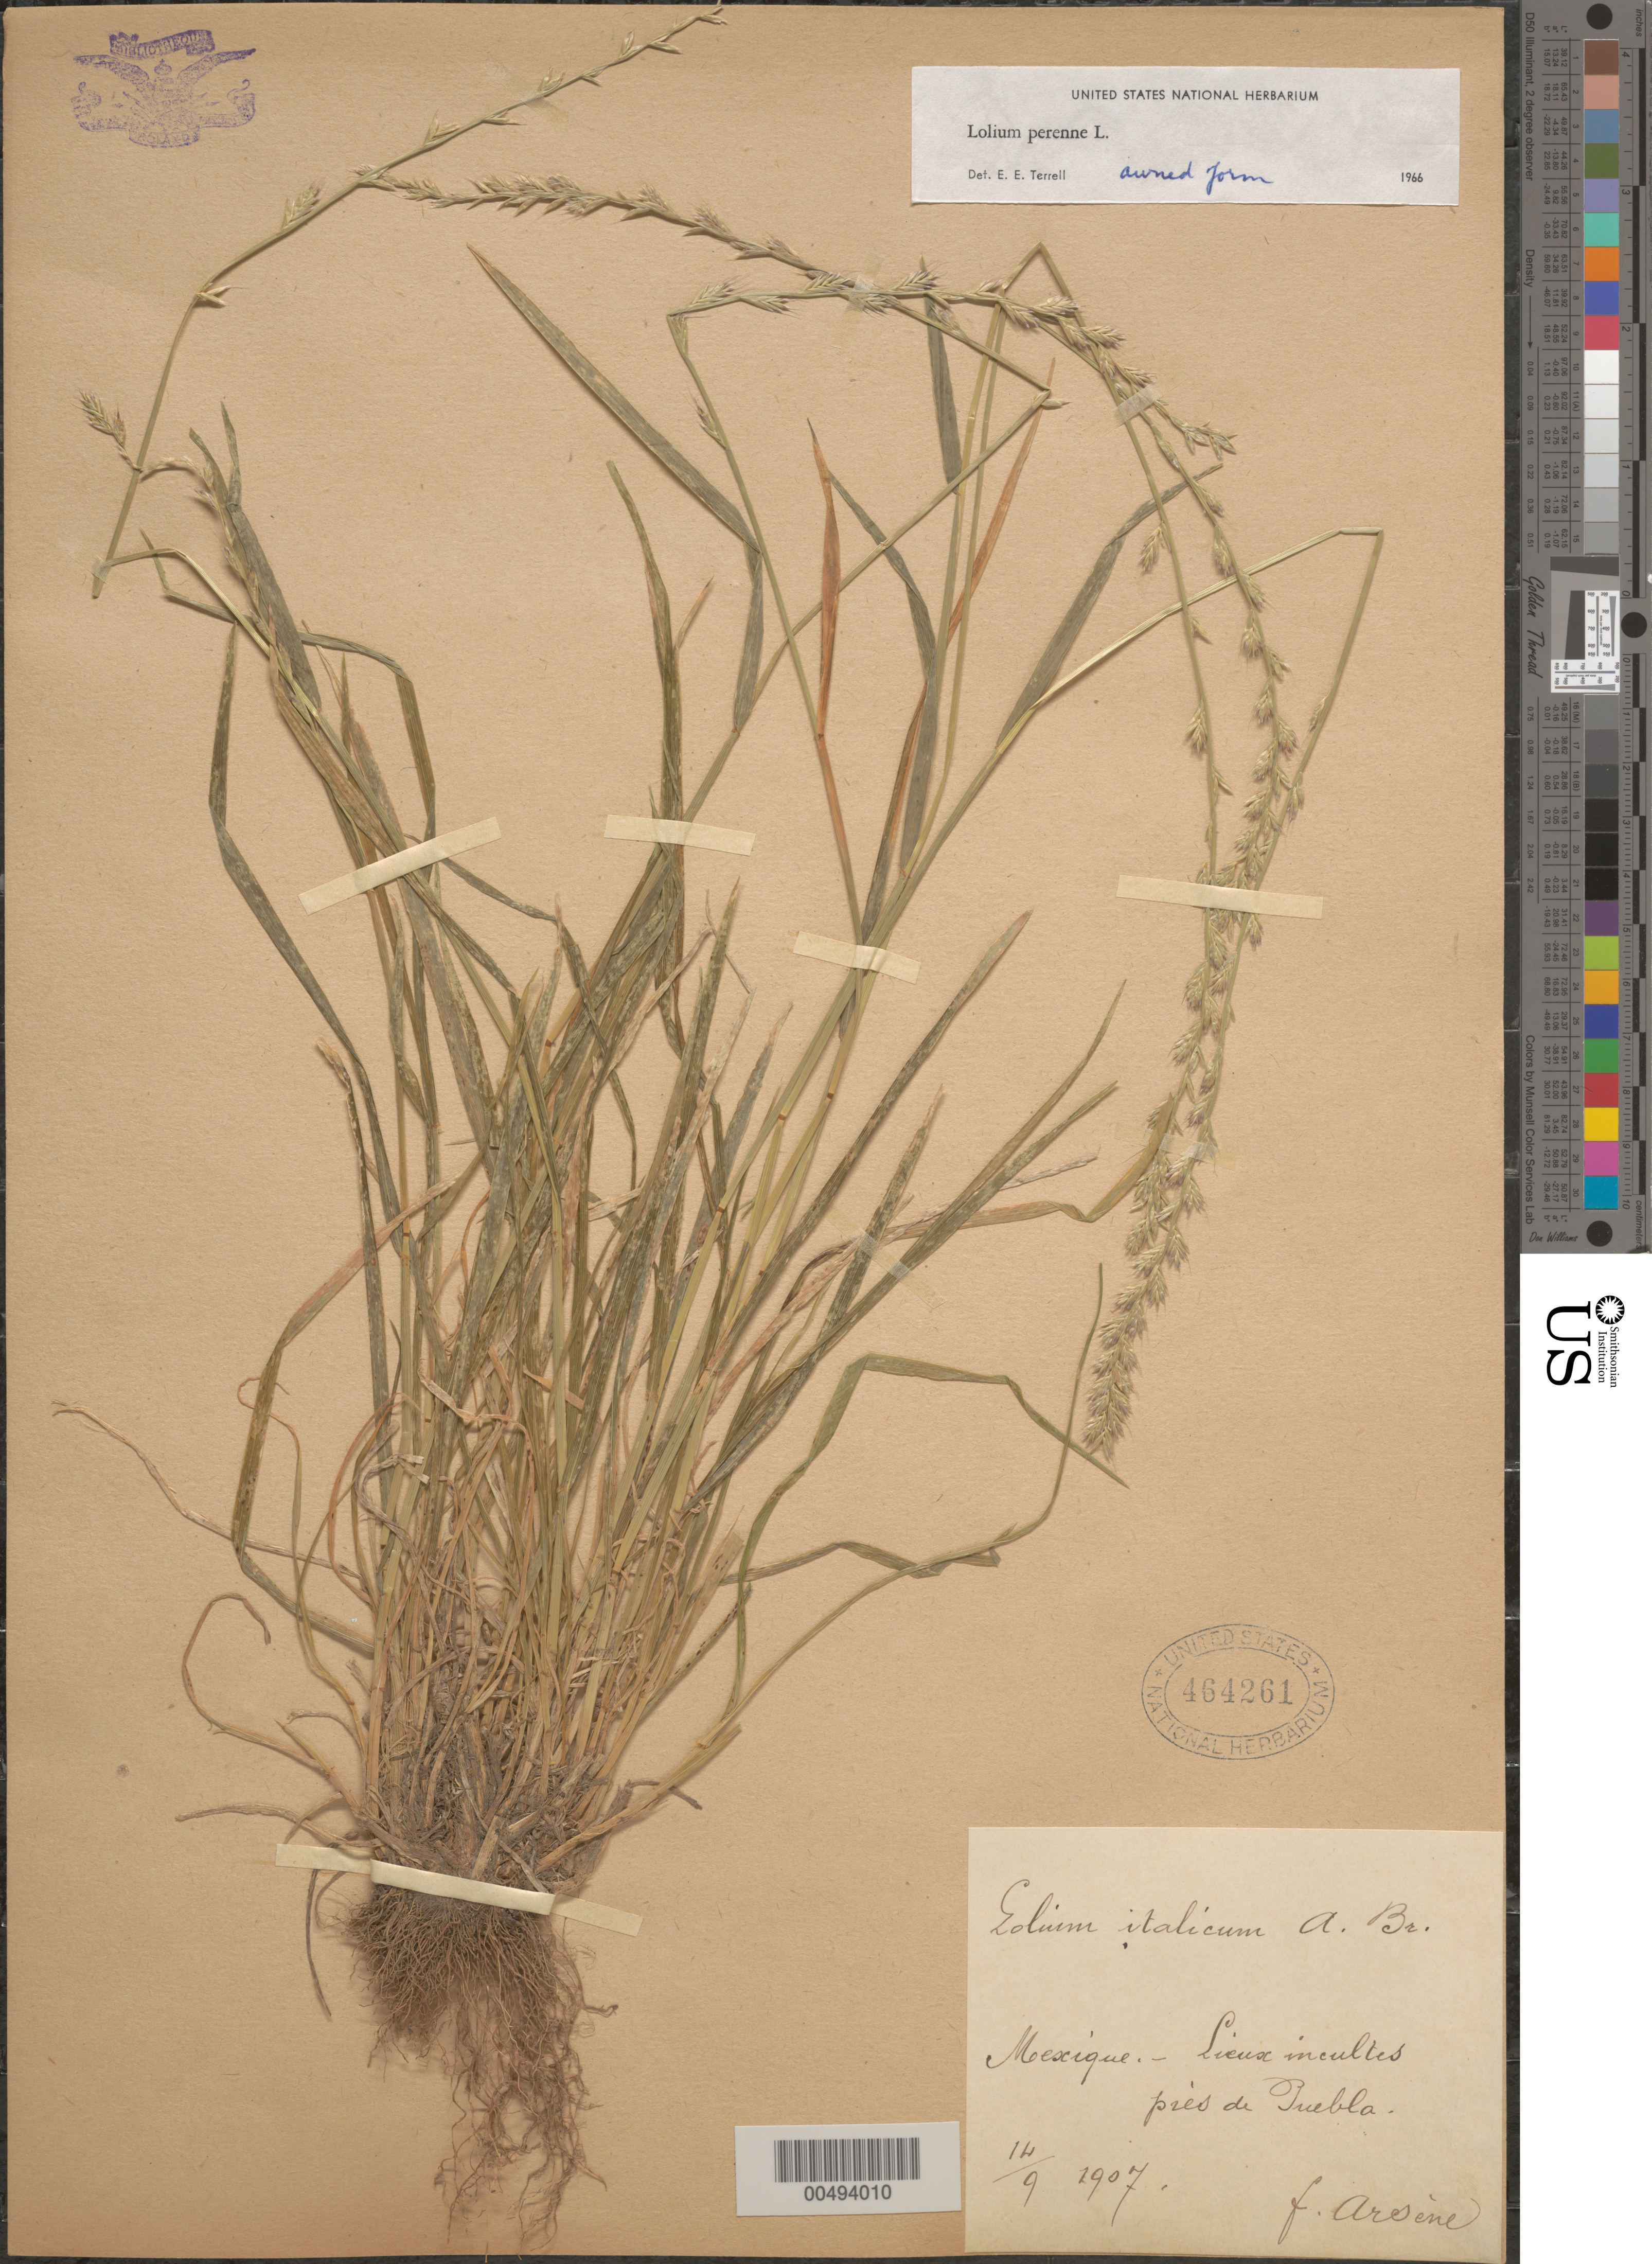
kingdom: Plantae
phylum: Tracheophyta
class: Liliopsida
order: Poales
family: Poaceae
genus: Lolium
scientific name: Lolium perenne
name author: L.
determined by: Terrell, E. E.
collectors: Bro. G. Arsène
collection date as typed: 14 Sep 1907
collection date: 1907-09-14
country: Mexico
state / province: Puebla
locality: Lieux incultes prŠs de Puebla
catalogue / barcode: US 464261